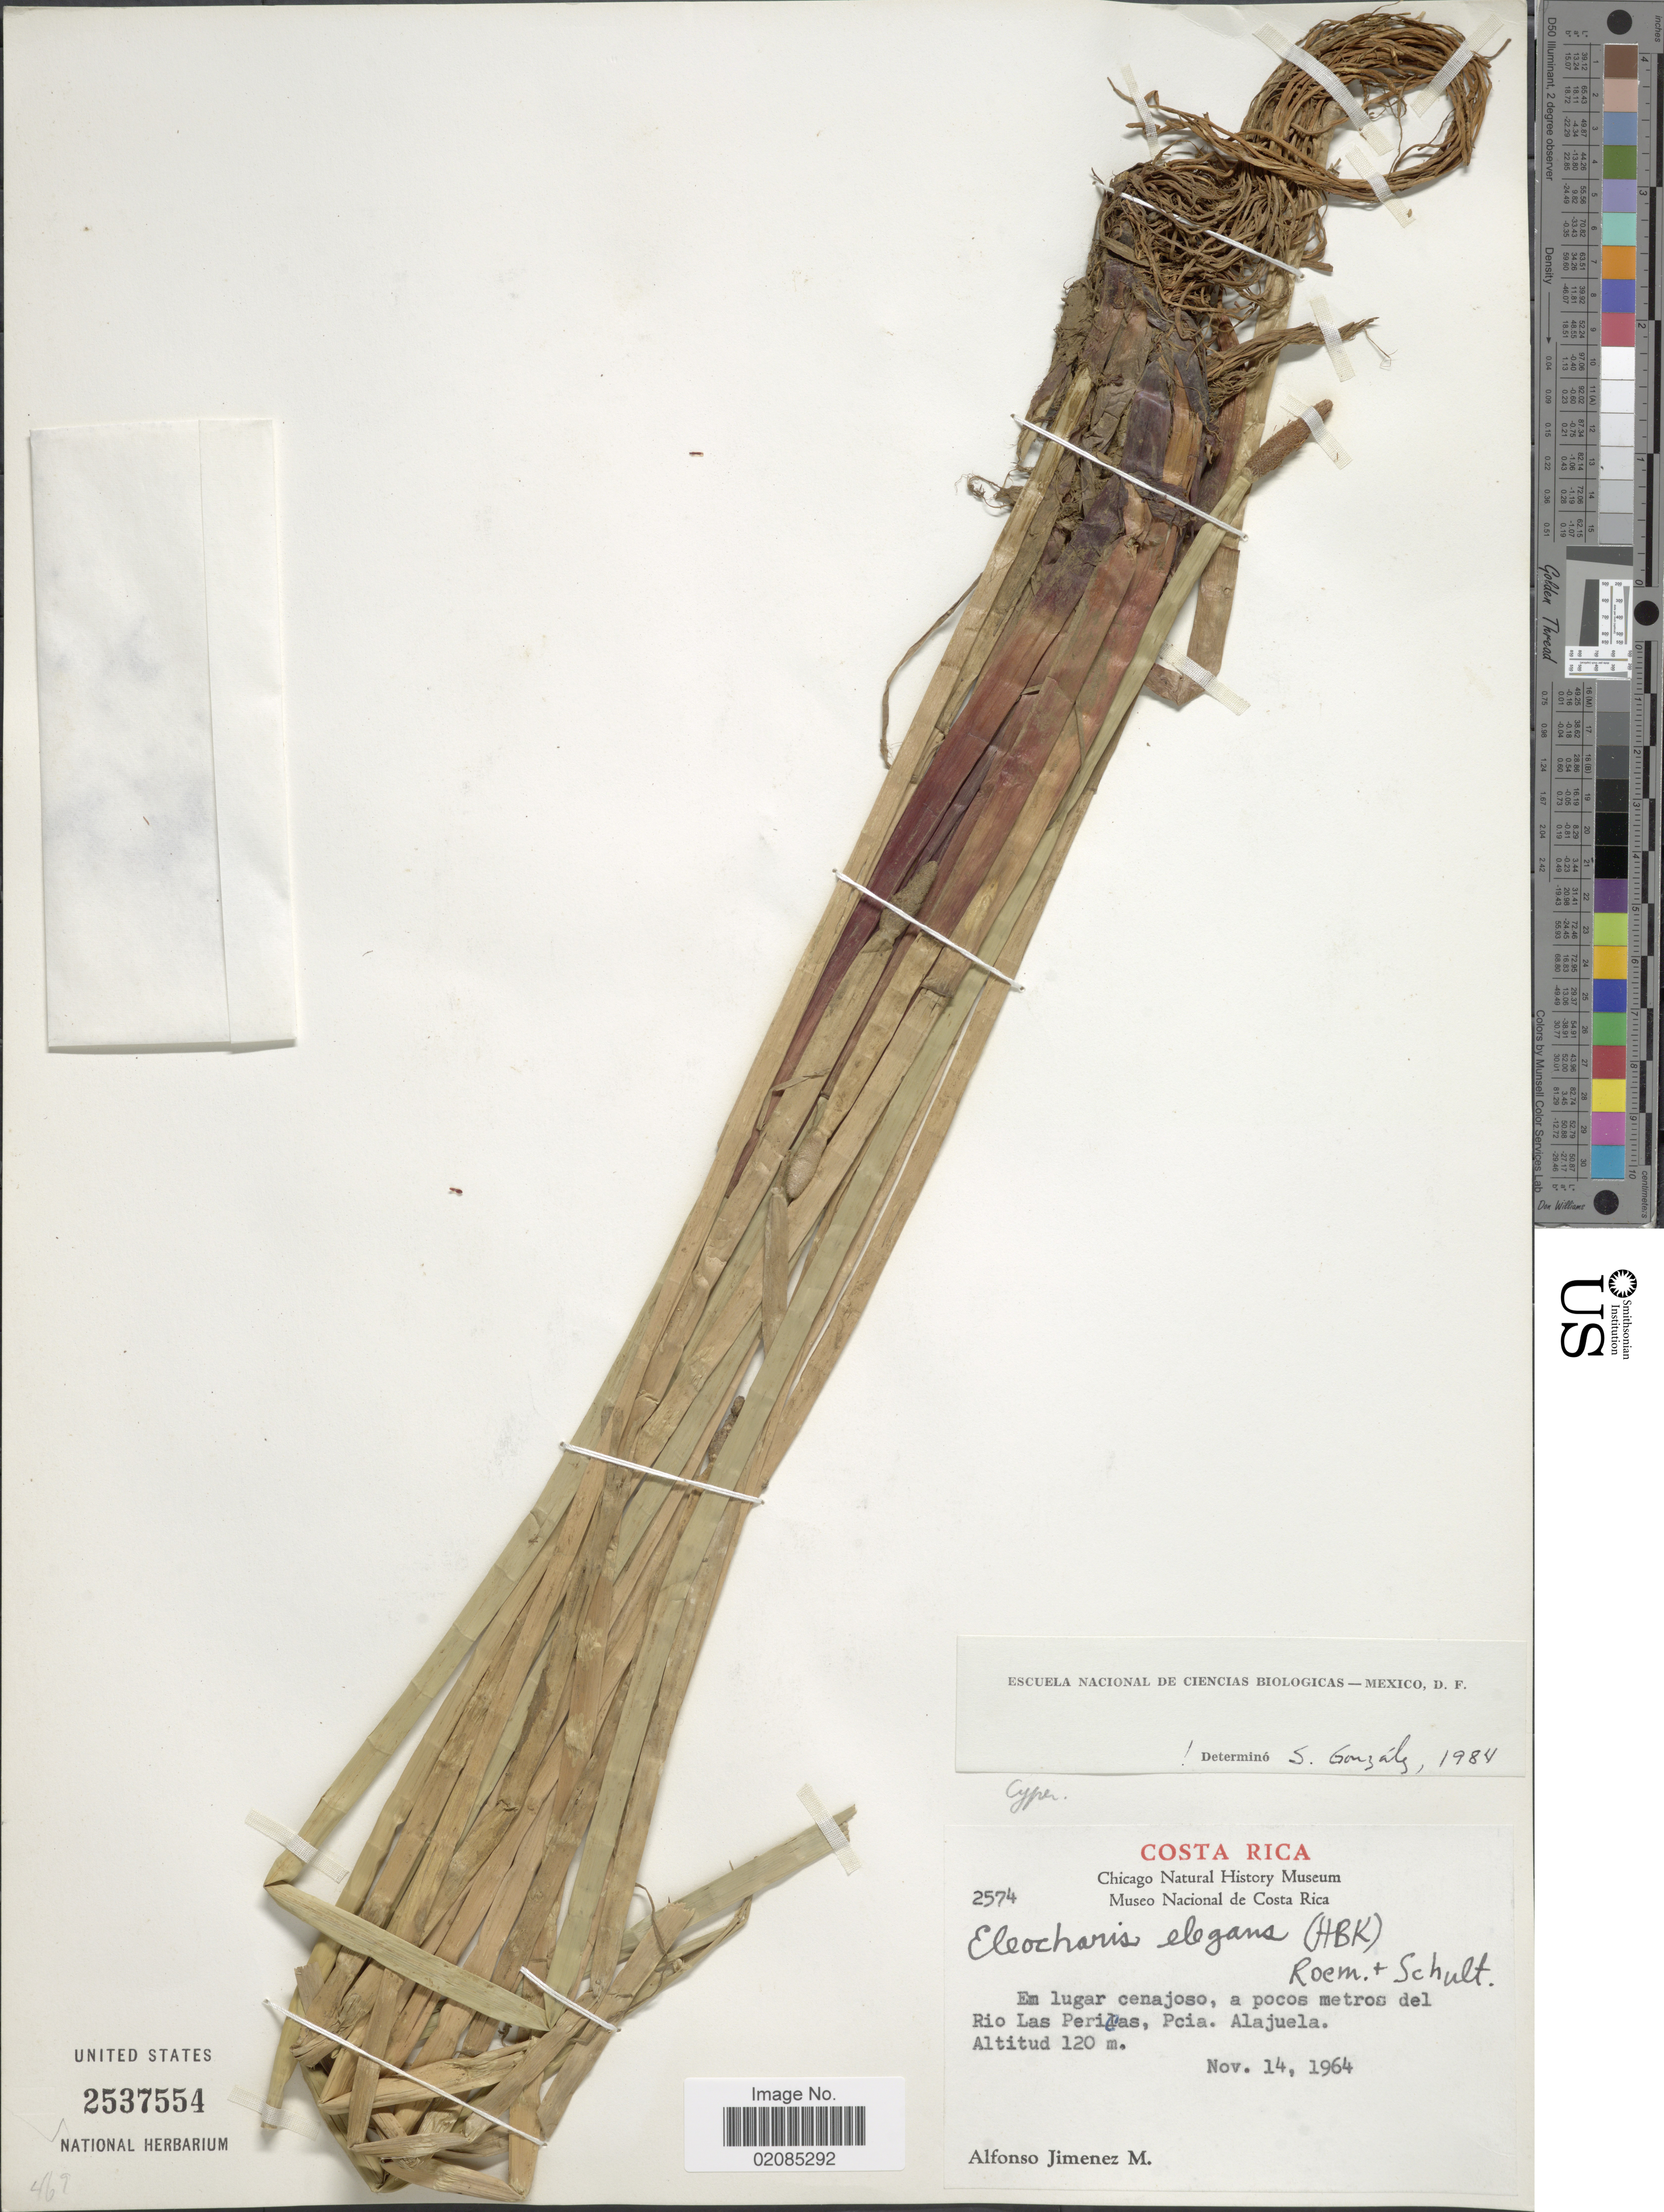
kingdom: Plantae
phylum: Tracheophyta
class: Liliopsida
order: Poales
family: Cyperaceae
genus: Eleocharis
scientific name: Eleocharis elegans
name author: (Kunth) Roem. & Schult.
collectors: A. Jimenez M.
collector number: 2574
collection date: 1964-11-14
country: Costa Rica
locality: Em lugar cenajoso, a pocos metros del Rio Las Perilas, Pcia. Alajuela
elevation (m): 120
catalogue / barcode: US 2537554